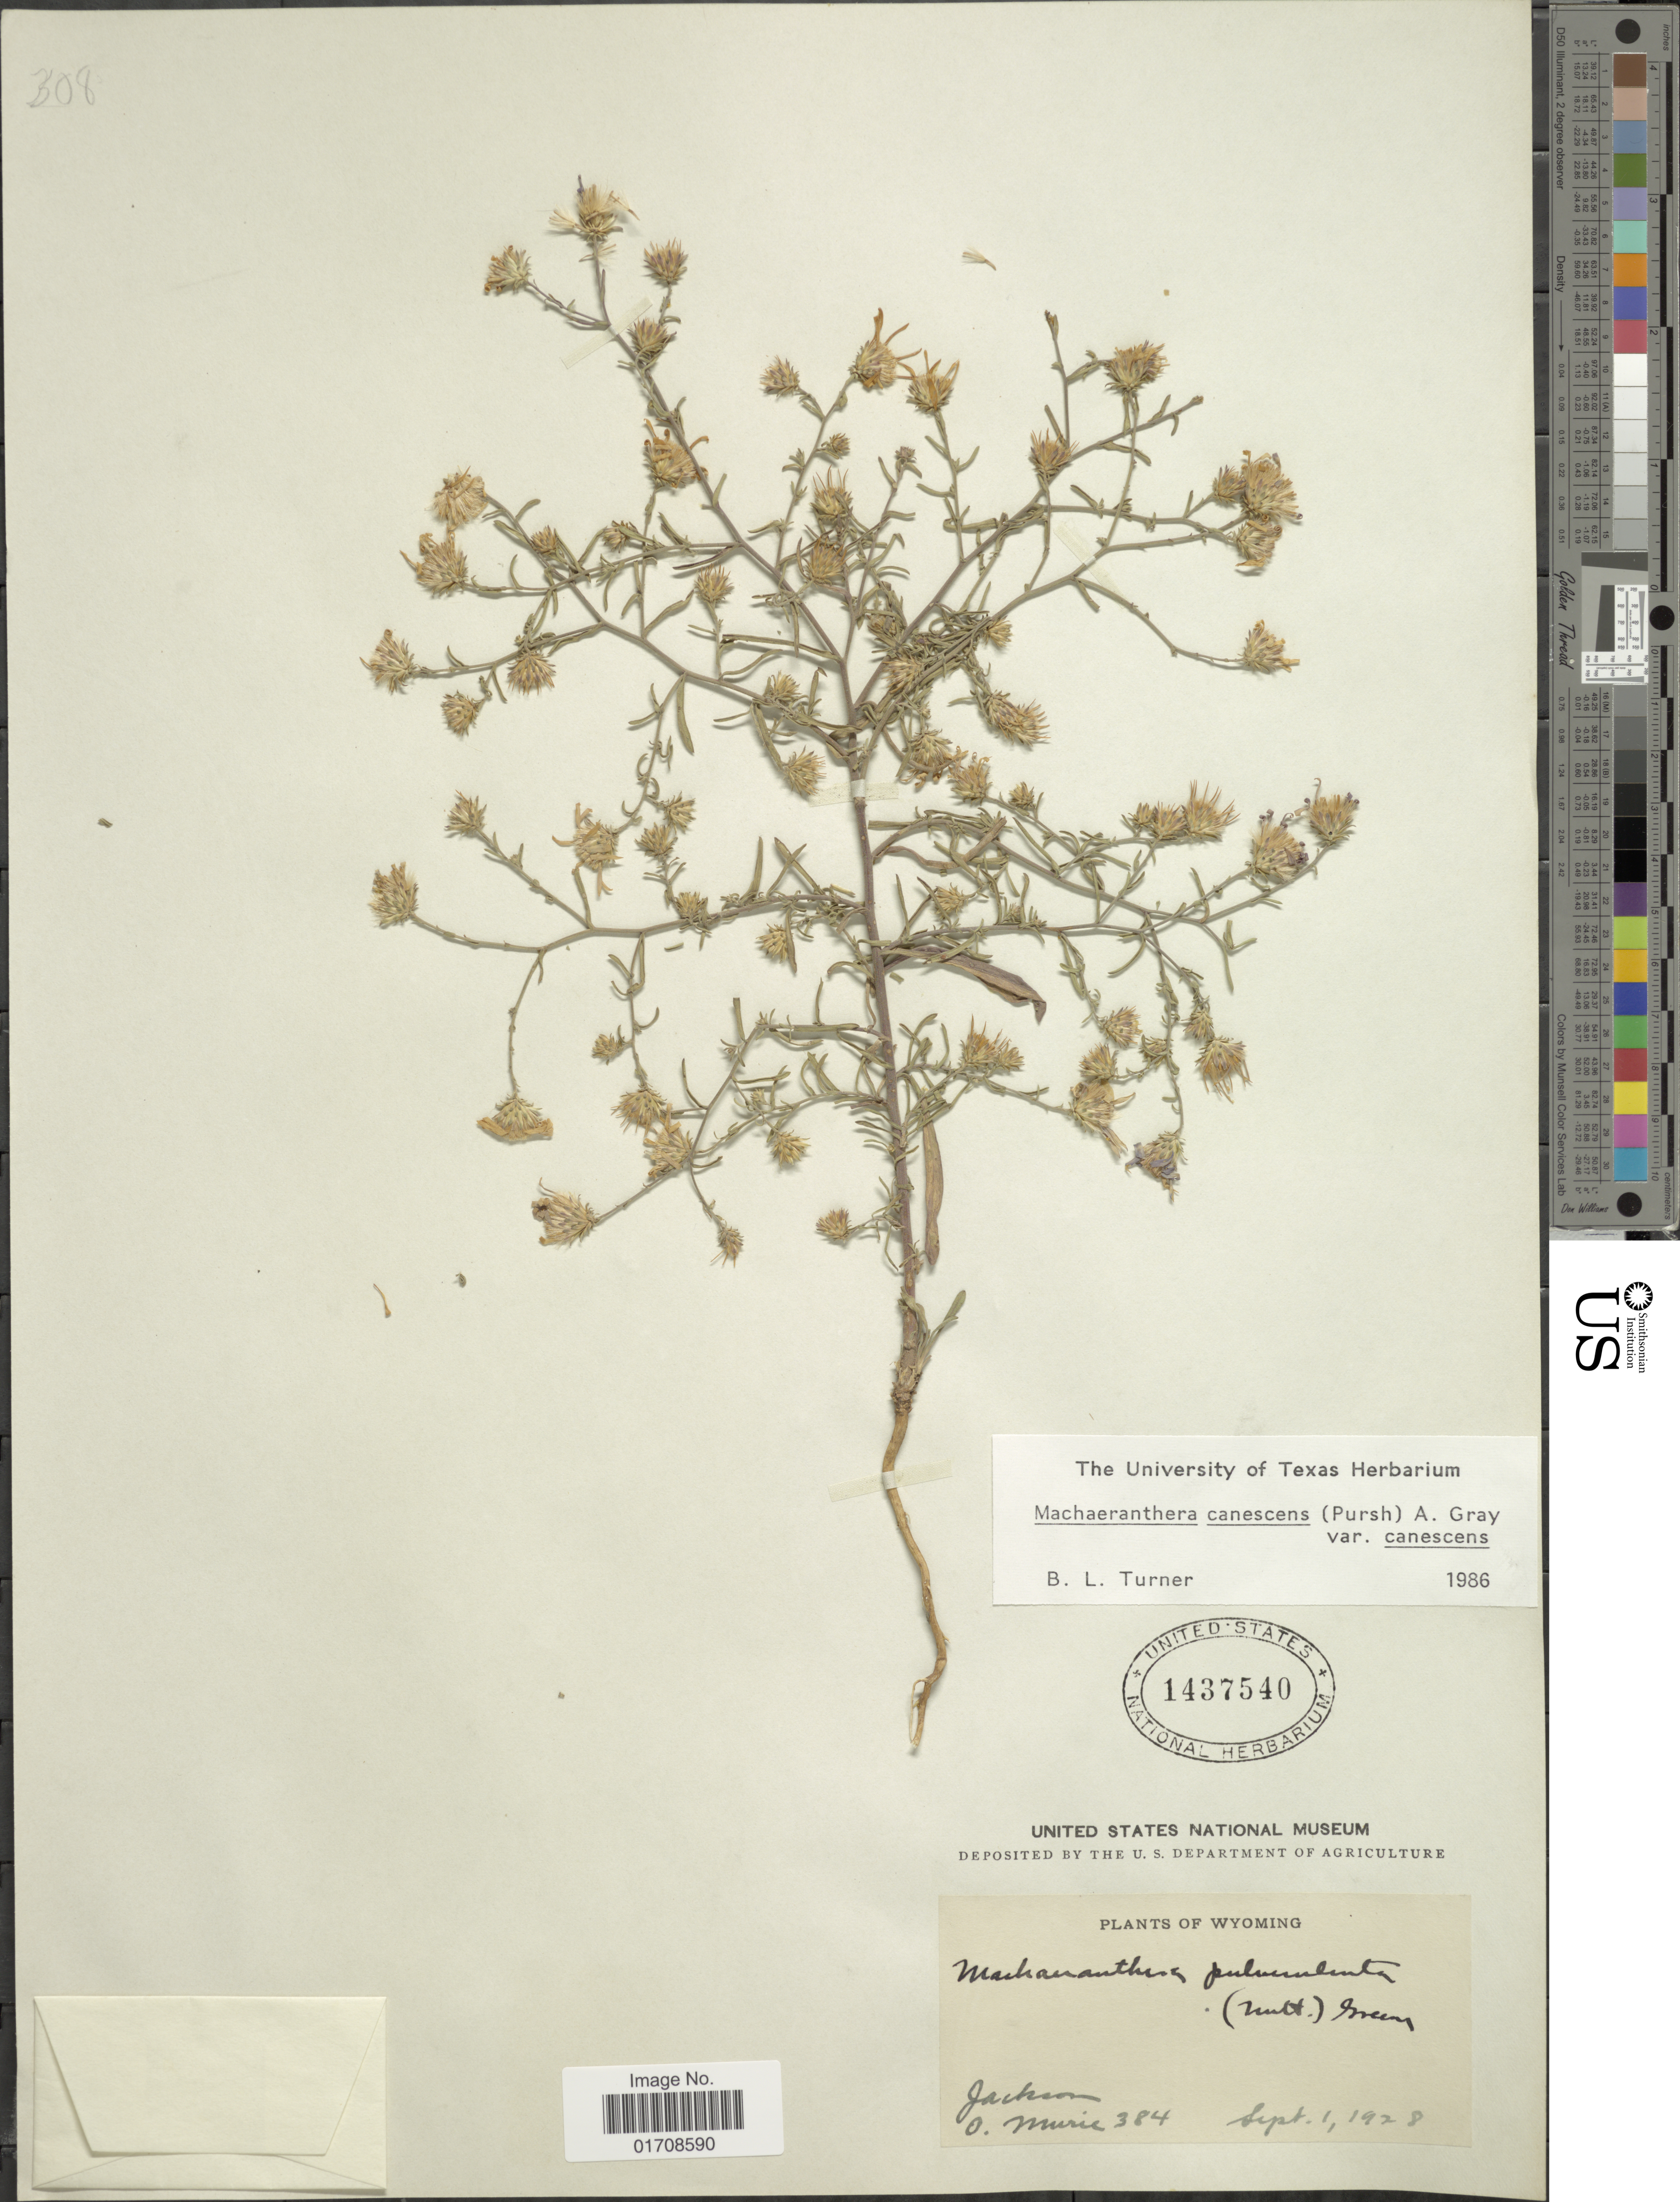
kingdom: Plantae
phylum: Tracheophyta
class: Magnoliopsida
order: Asterales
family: Asteraceae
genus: Machaeranthera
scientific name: Machaeranthera canescens var. canescens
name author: (Pursh) A. Gray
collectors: O. Murie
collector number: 384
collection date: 1928-09-01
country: United States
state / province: Wyoming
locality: Jackson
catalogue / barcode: US 1437540